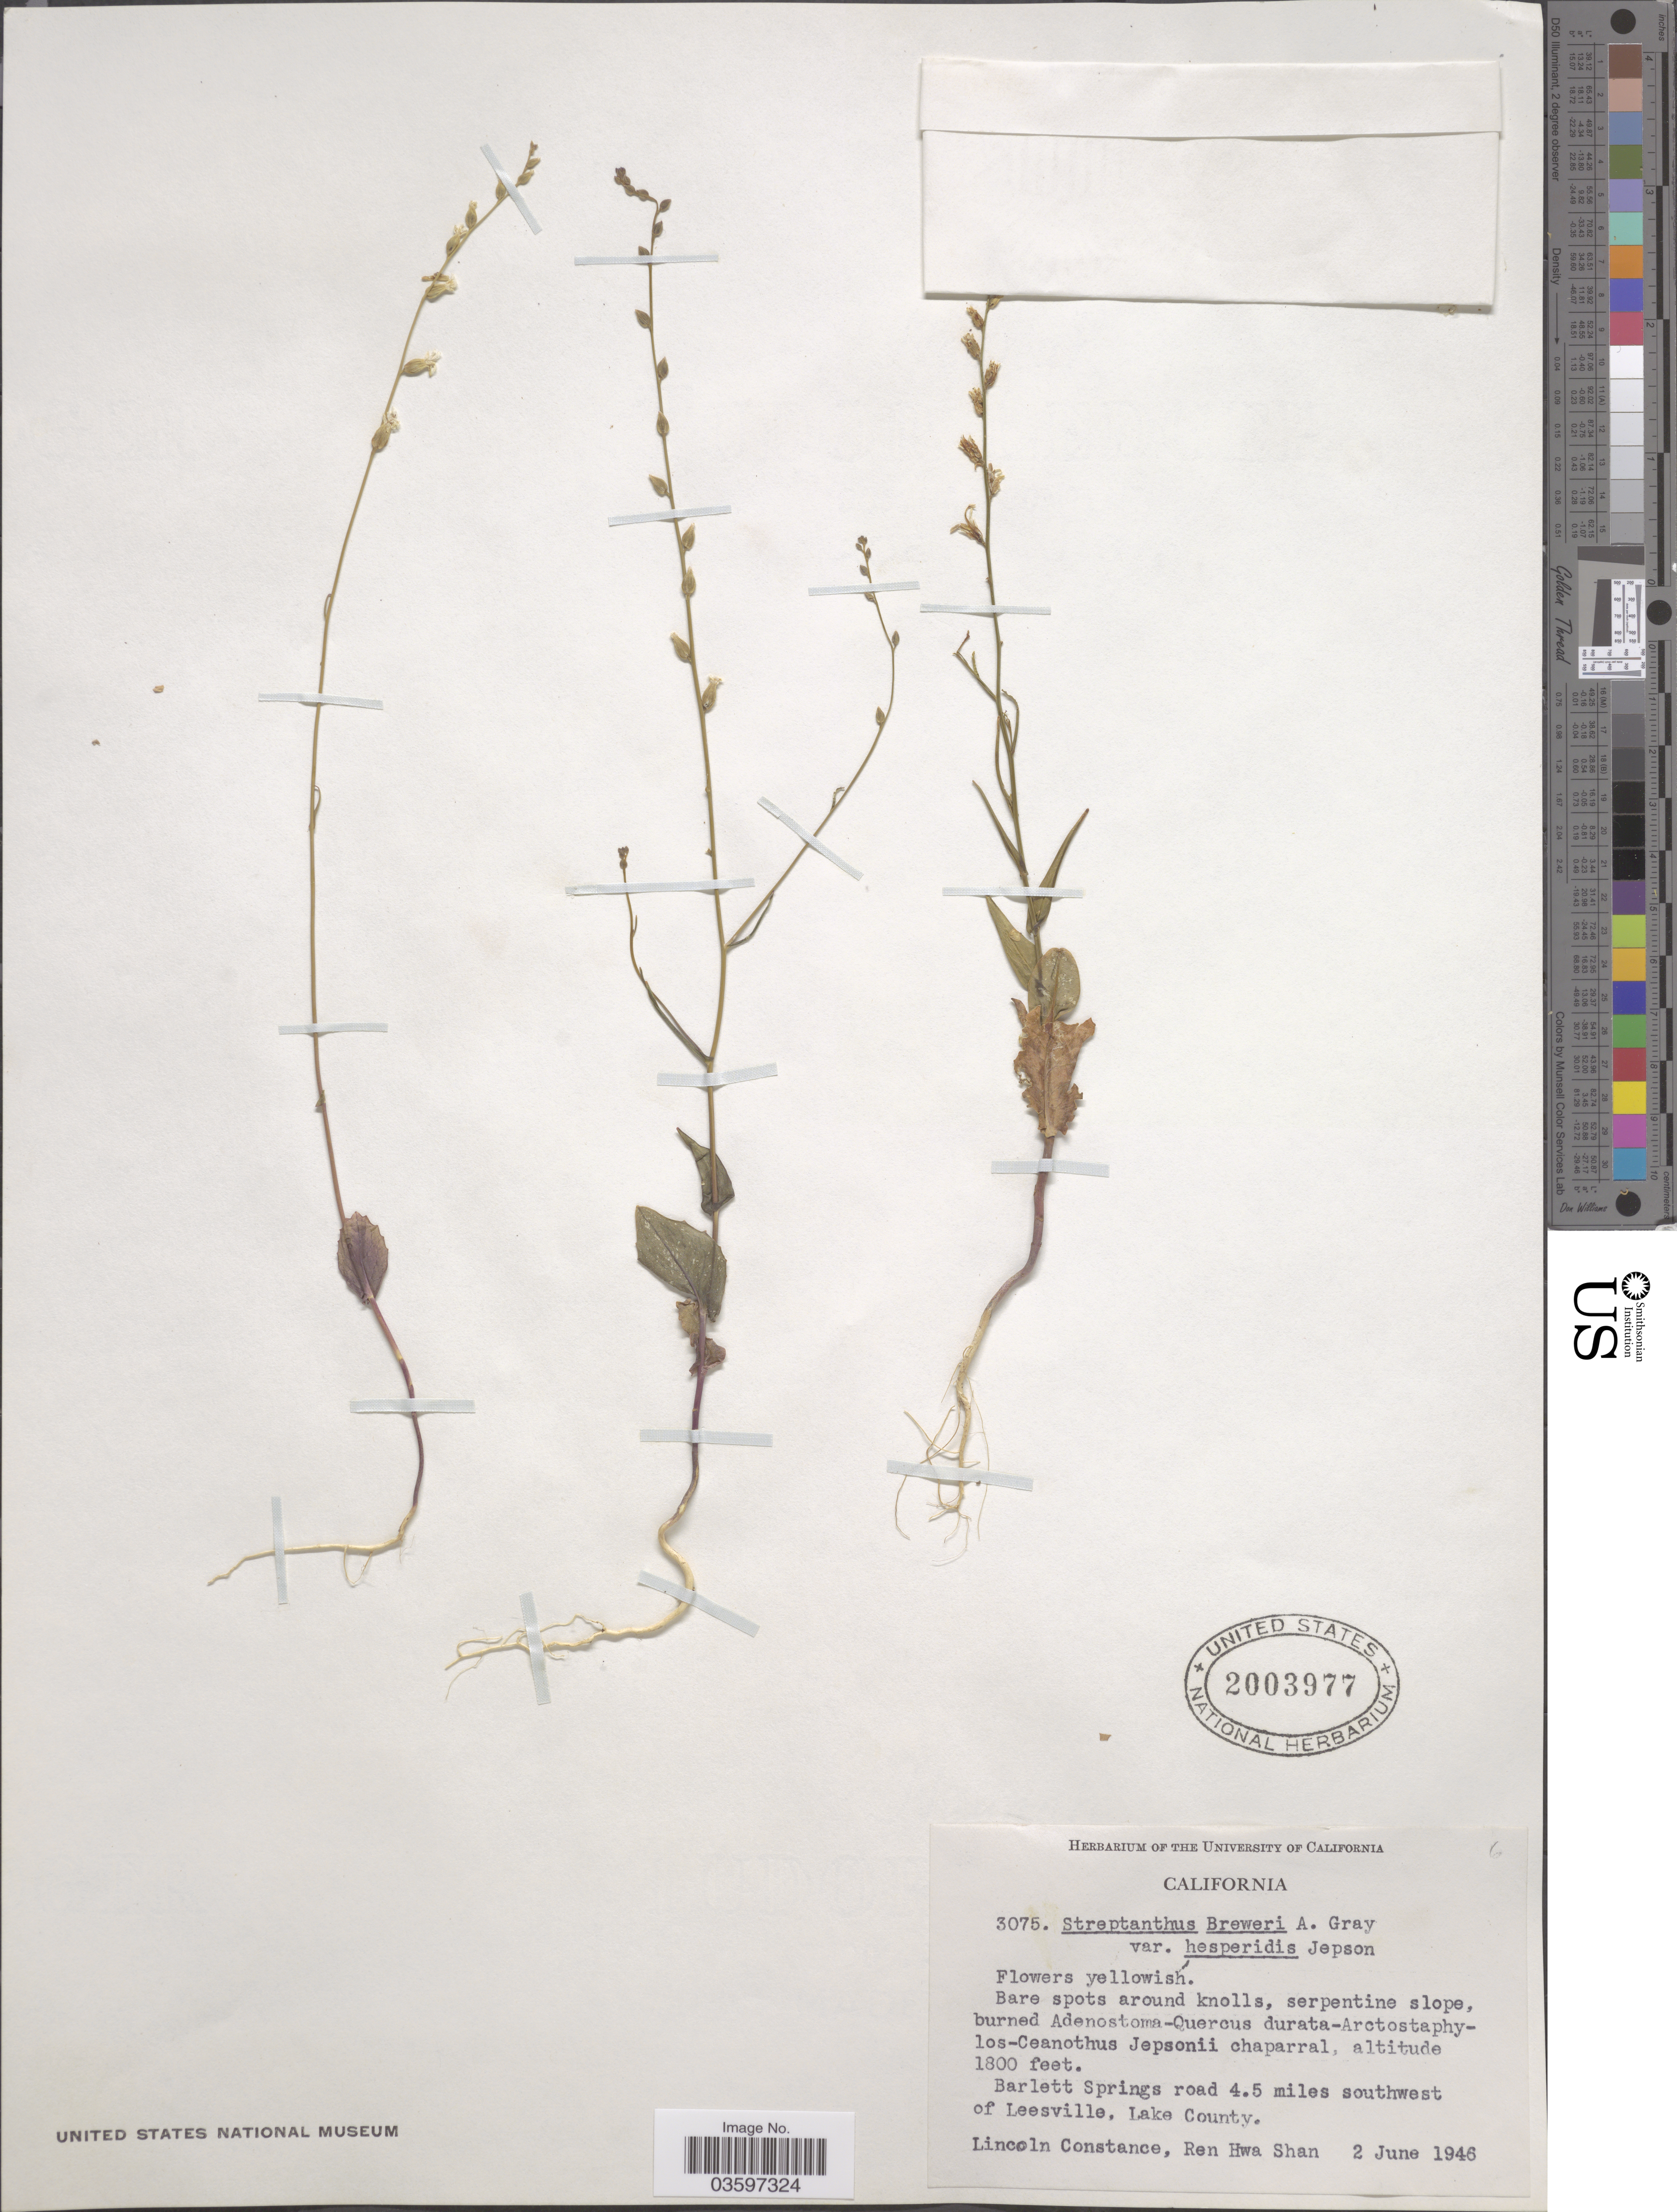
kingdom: Plantae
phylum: Tracheophyta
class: Magnoliopsida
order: Brassicales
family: Brassicaceae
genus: Streptanthus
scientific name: Streptanthus breweri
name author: A. Gray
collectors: L. Constance & R. Shan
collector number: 3075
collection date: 1946-06-02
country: United States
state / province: California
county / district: Lake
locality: Barlett Springs road 4.5 miles southwest of Leesville, Lake County.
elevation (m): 549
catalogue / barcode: US 2003977